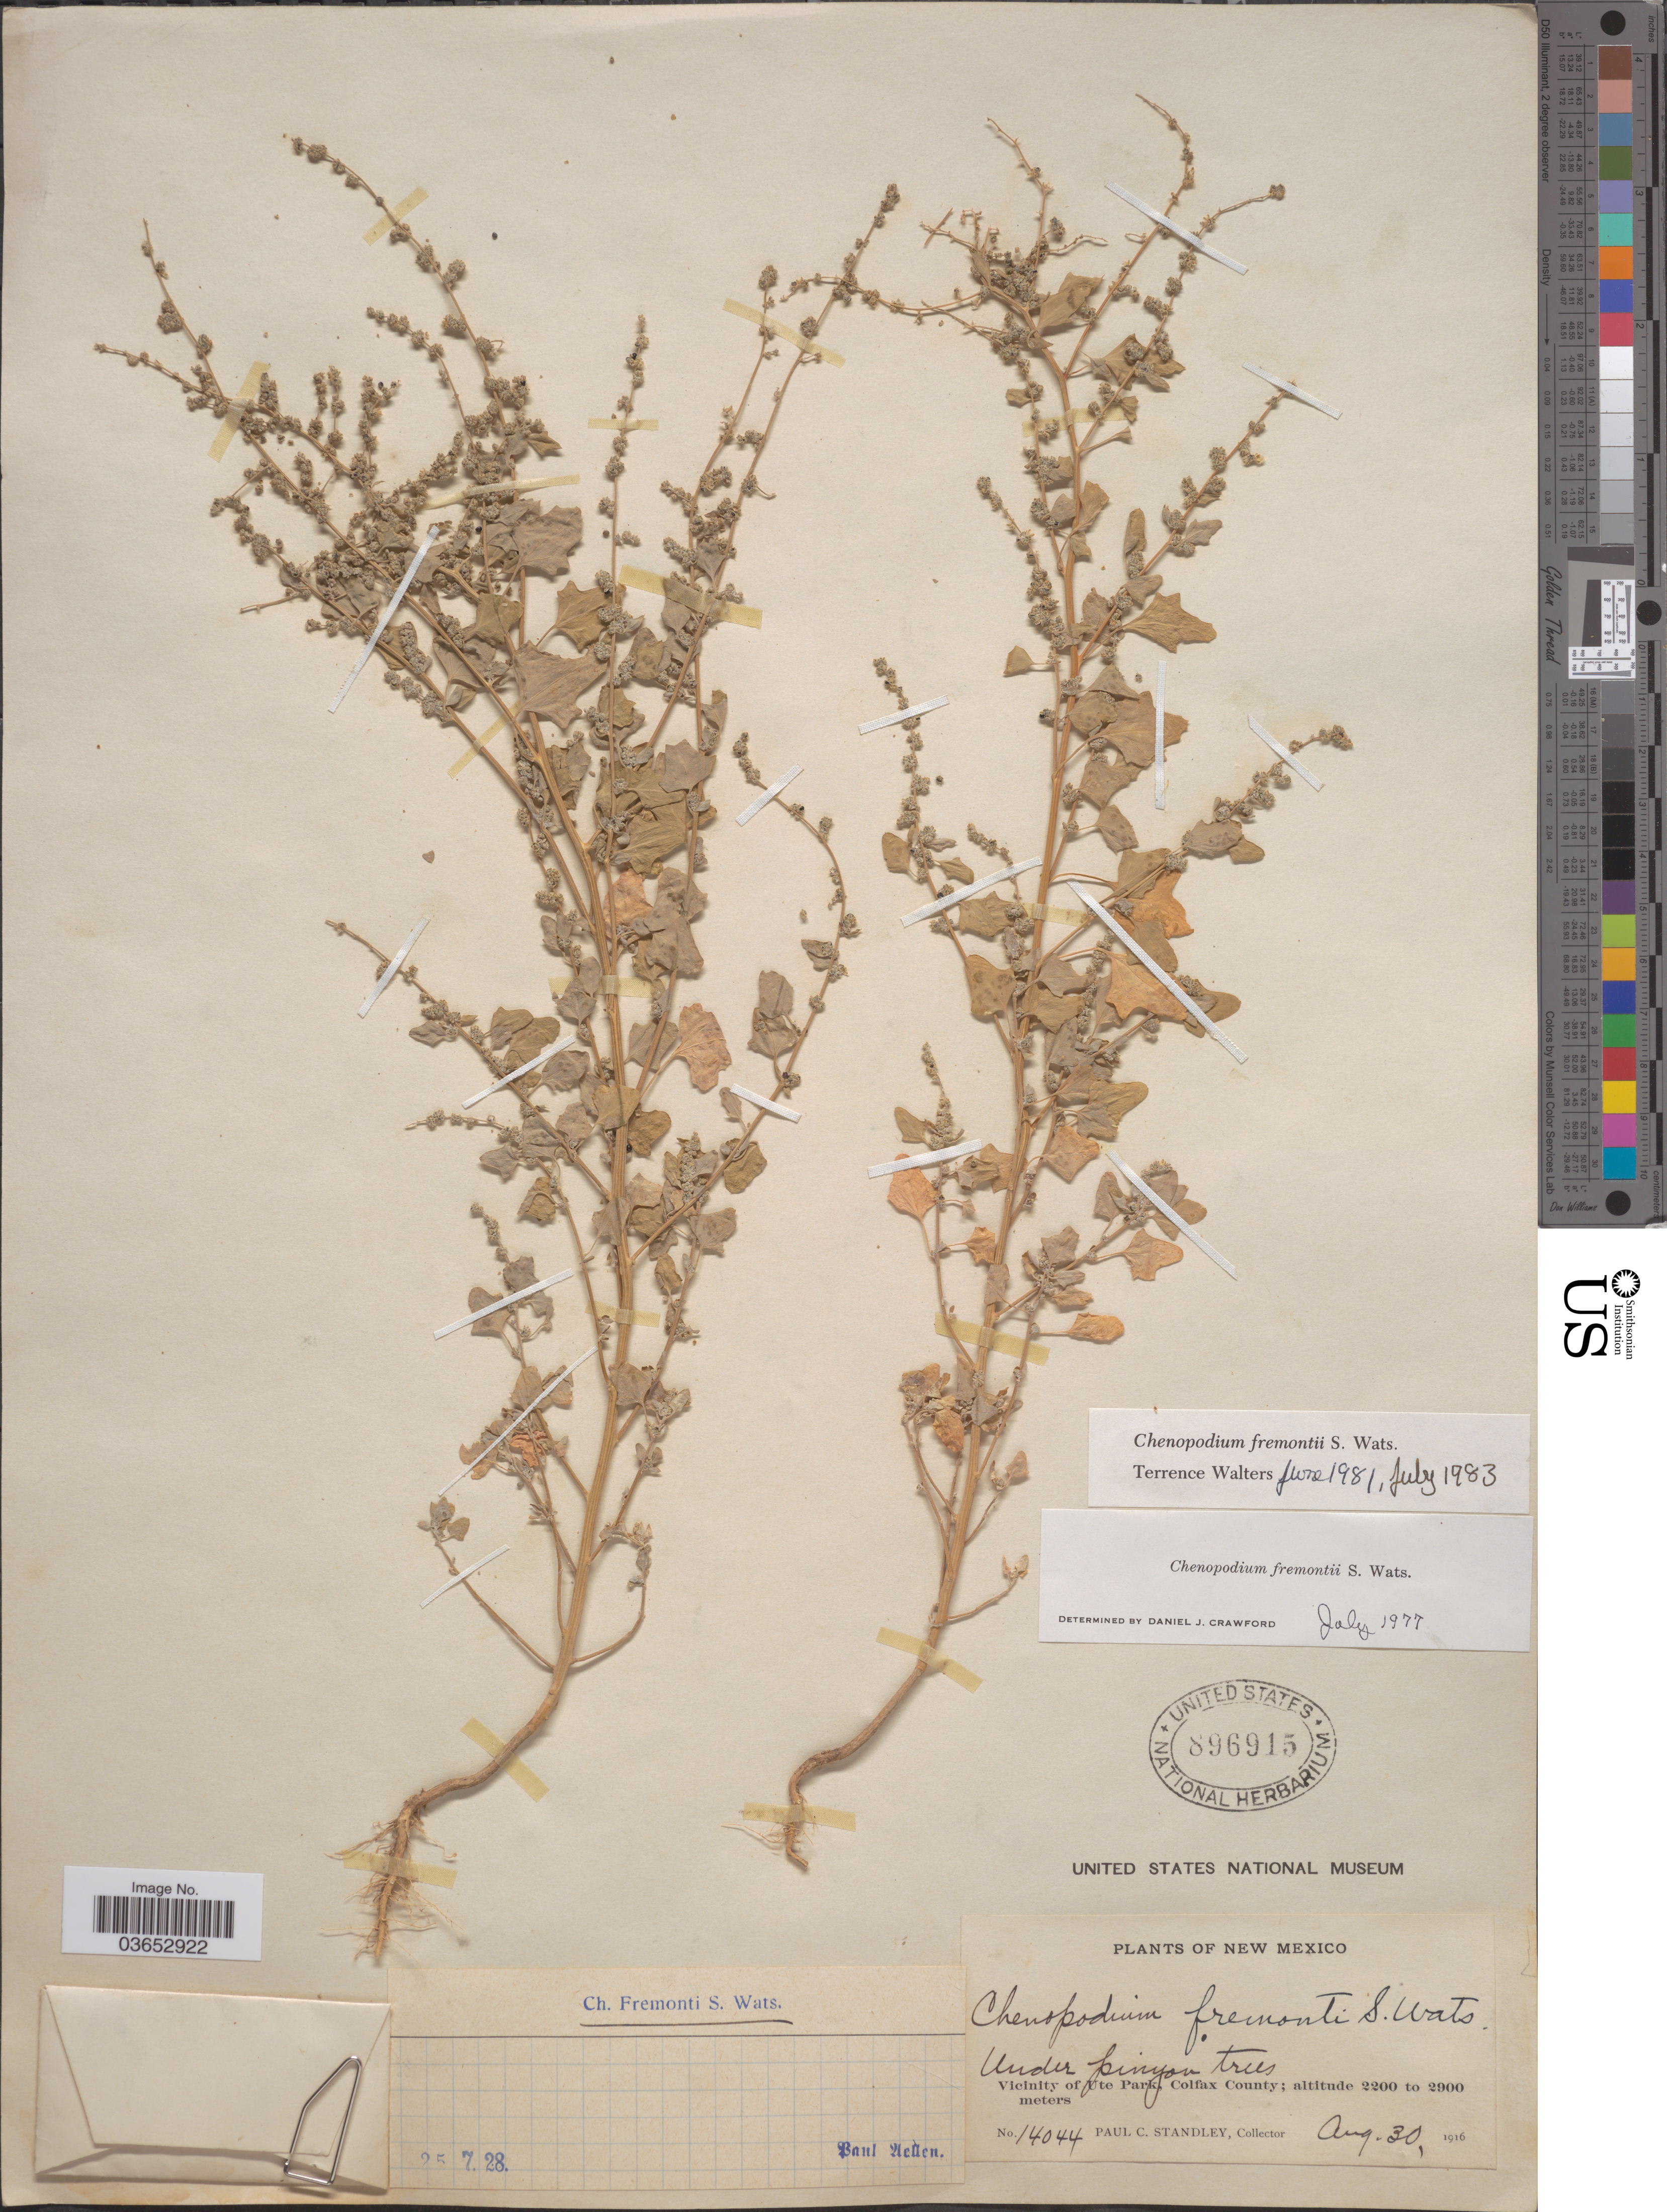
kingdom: Plantae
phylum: Tracheophyta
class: Magnoliopsida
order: Caryophyllales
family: Amaranthaceae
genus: Chenopodium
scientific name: Chenopodium fremontii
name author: S. Watson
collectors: P. C. Standley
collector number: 14044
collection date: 1916-08-30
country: United States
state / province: New Mexico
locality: Vicinity of Ute Park, Colfax County.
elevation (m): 2200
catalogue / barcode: US 896915